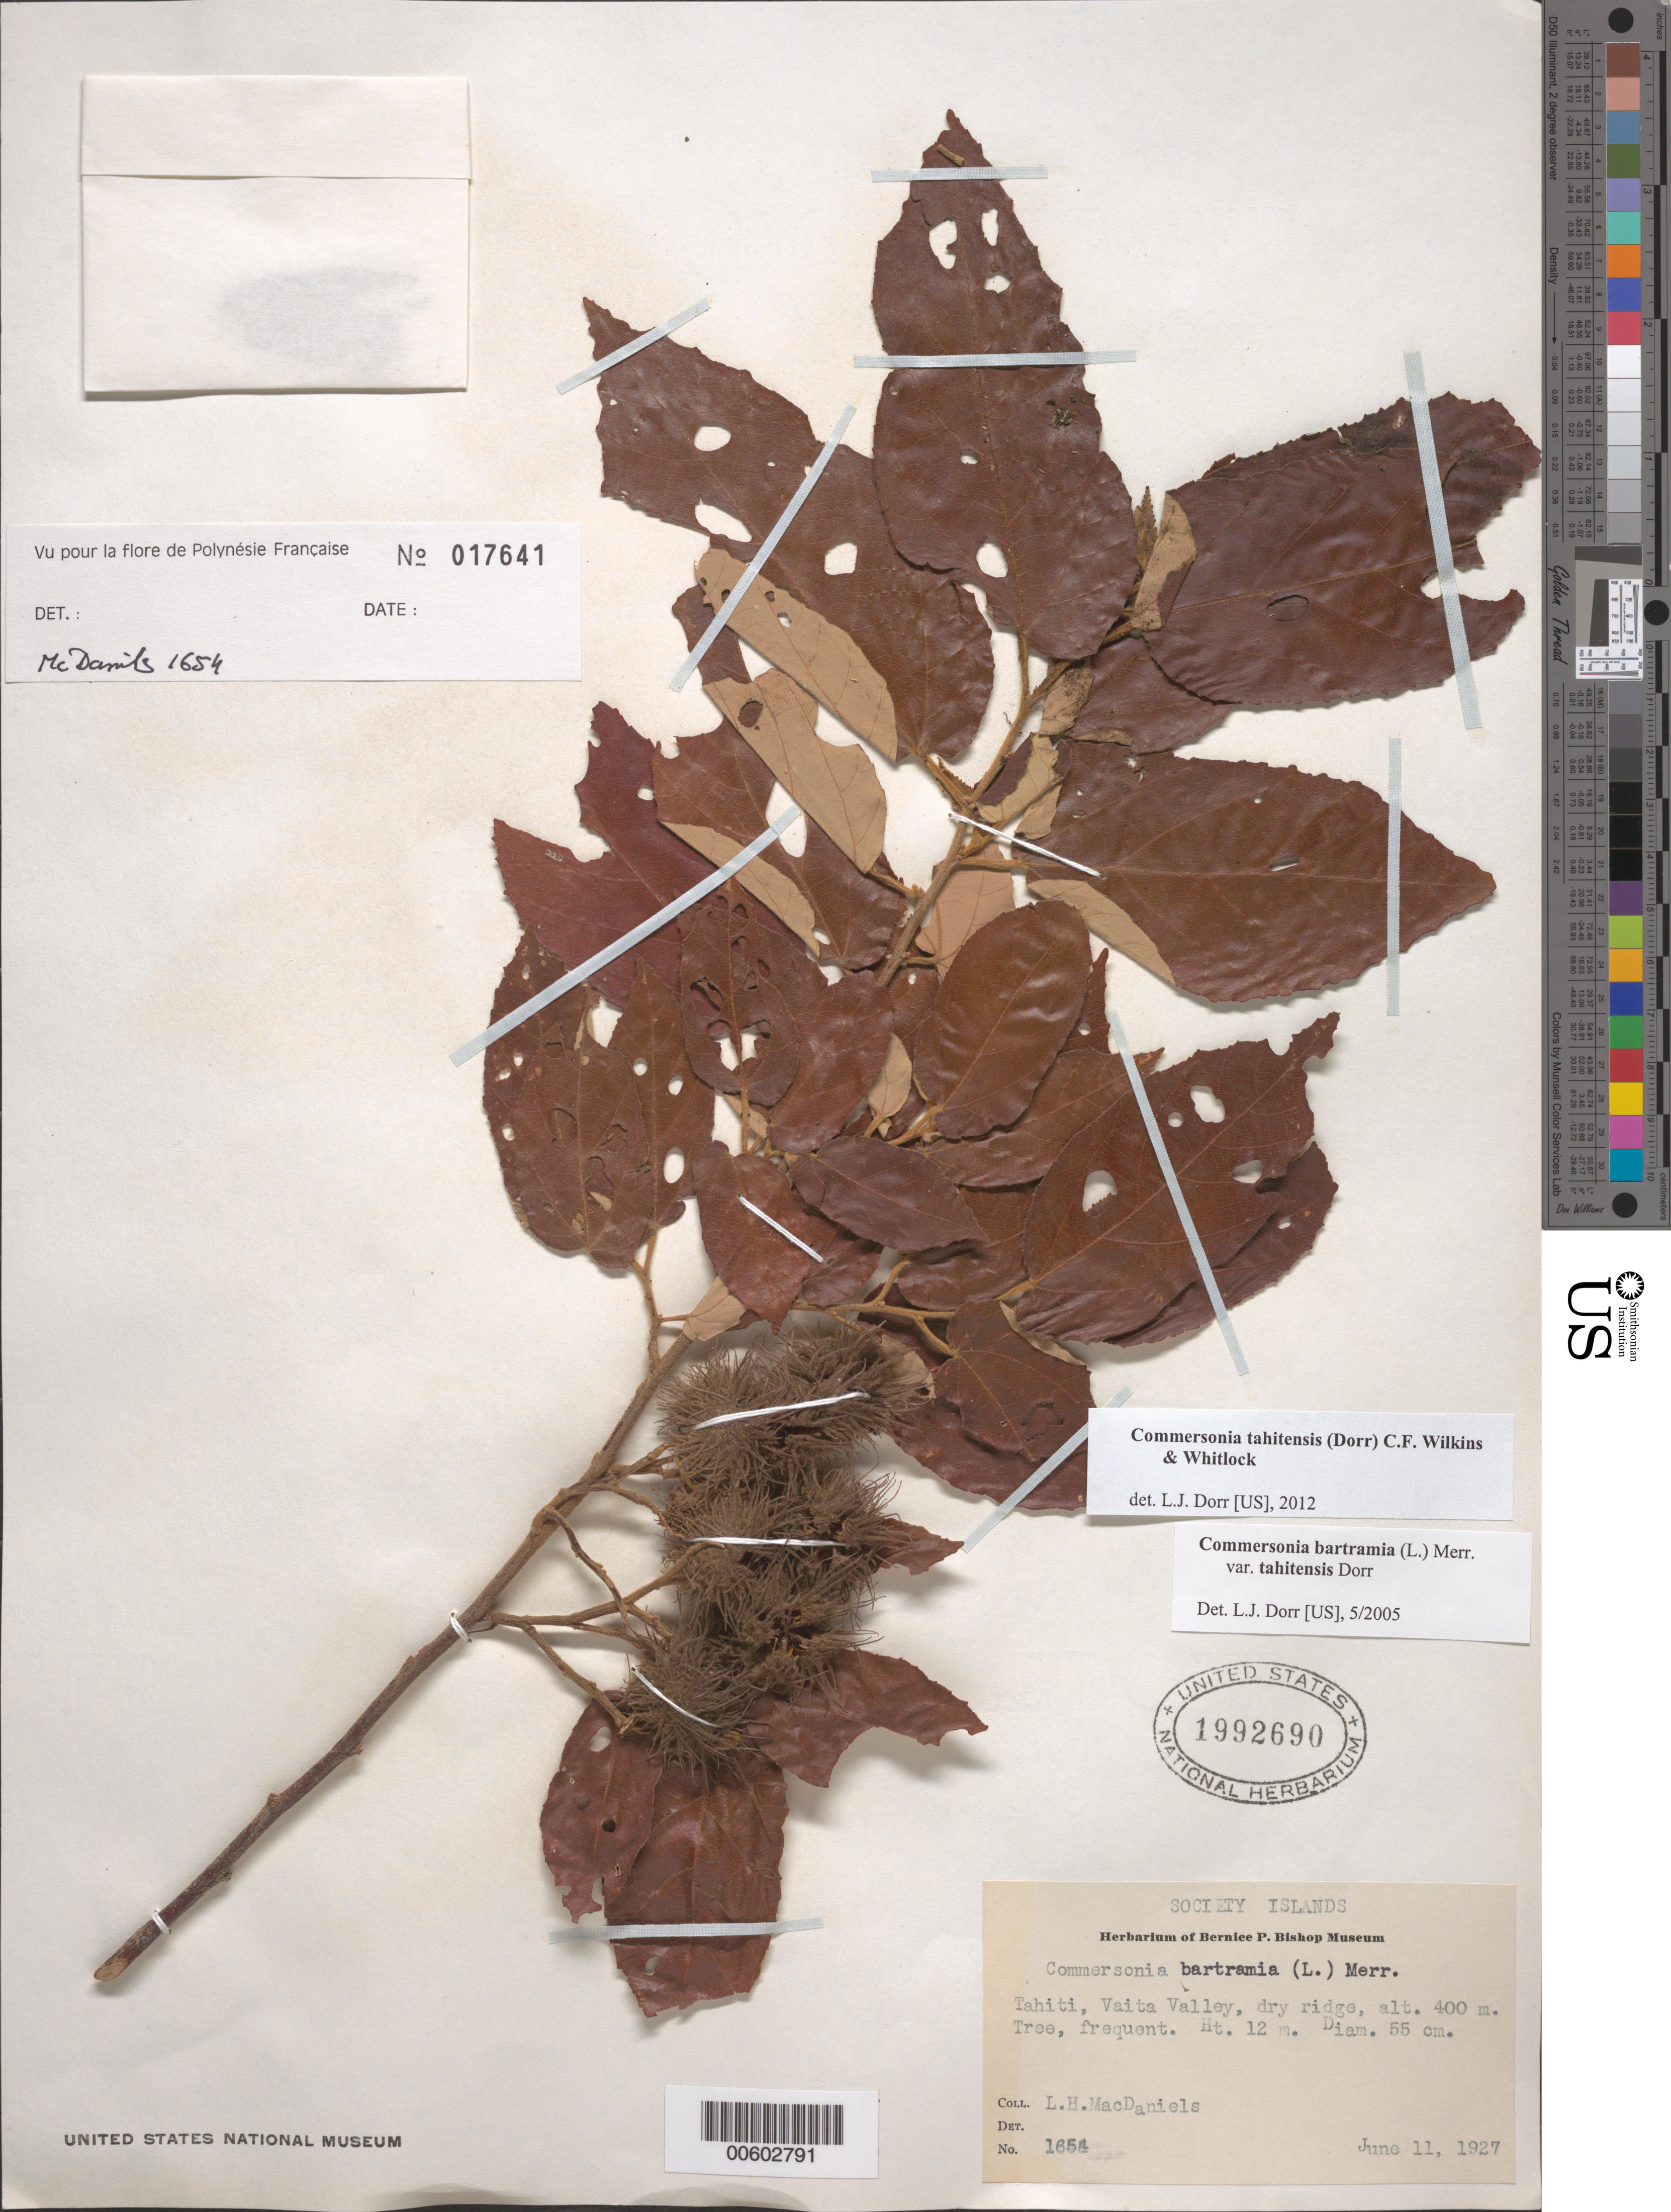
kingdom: Plantae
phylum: Tracheophyta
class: Magnoliopsida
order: Malvales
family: Malvaceae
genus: Commersonia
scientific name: Commersonia tahitensis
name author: (Dorr) C.F. Wilkins & Whitlock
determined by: Dorr, L. J., (BOT), Smithsonian Institution - National Museum of Natural History (UNITED STATES)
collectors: L. H. MacDaniels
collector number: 1654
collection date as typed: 11 Jun 1927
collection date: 1927-06-11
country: French Polynesia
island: Tahiti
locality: Vaita Valley [Society Is.]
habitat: Dry ridge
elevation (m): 400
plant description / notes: A, US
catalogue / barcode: US 1992690